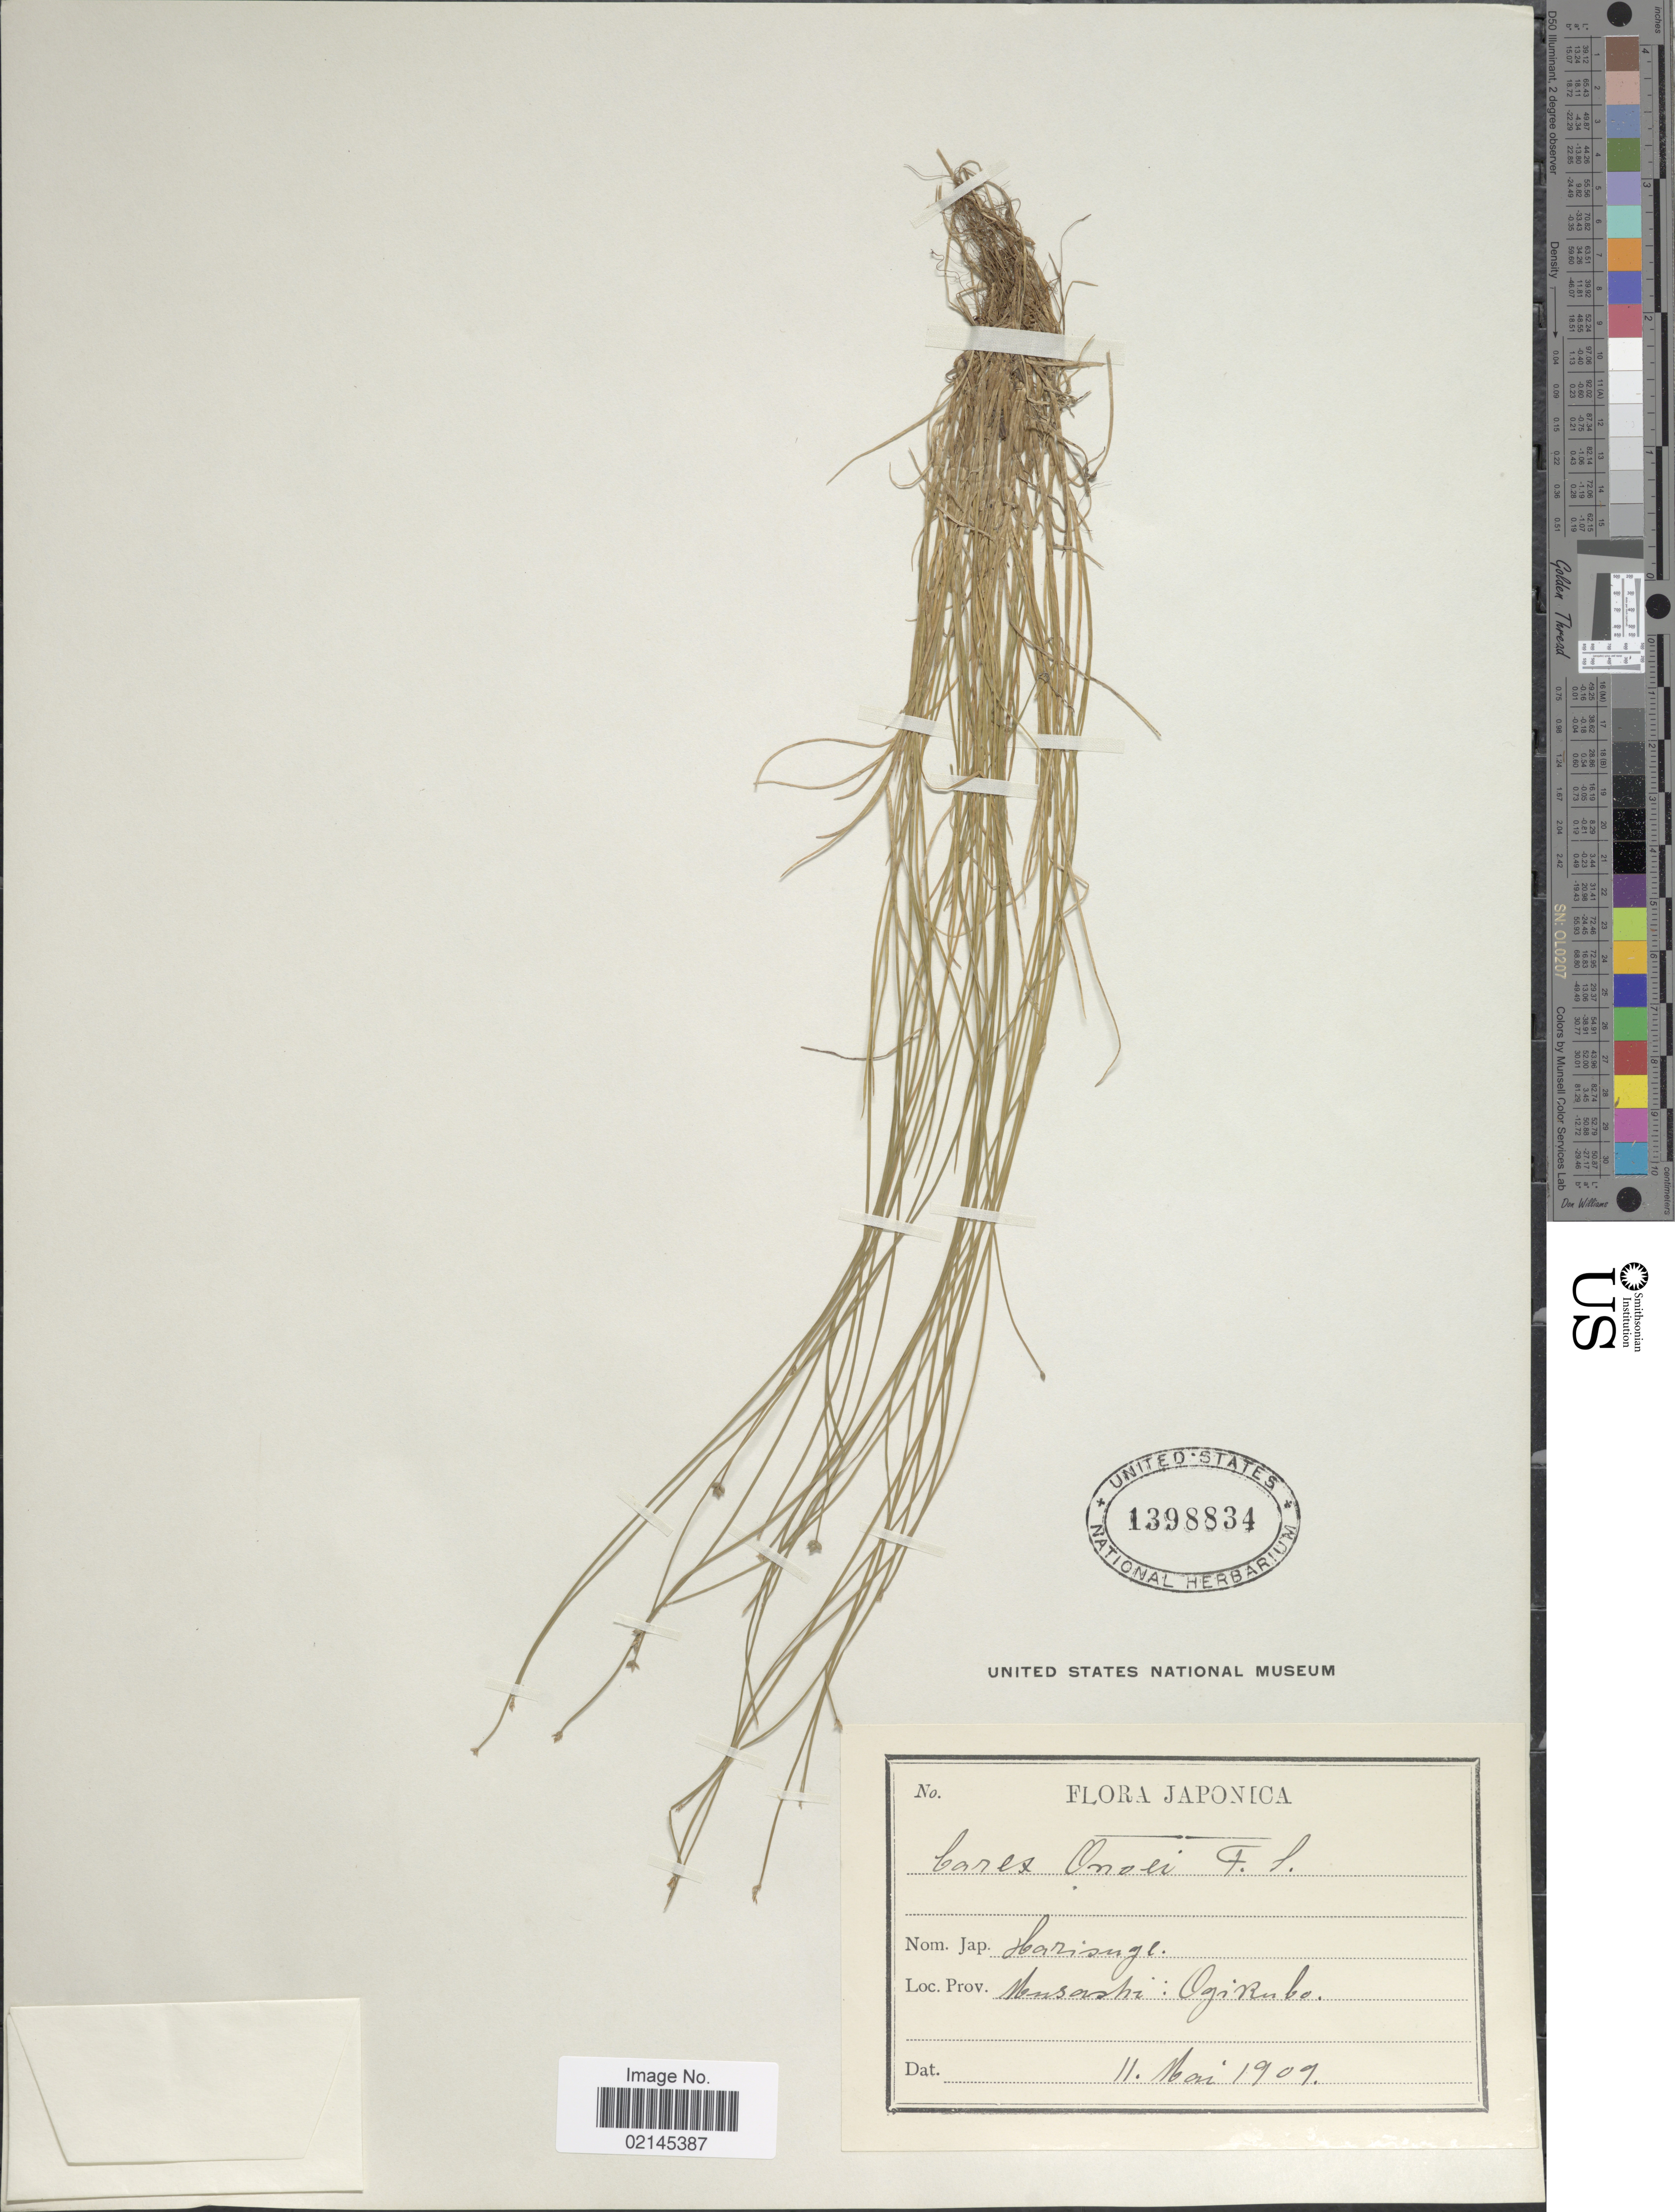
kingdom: Plantae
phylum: Tracheophyta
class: Liliopsida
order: Poales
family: Cyperaceae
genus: Carex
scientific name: Carex onoei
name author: Franch. & Sav.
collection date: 1909-05-11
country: Japan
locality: Japonica, Musashi, Ogirubo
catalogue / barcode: US 1398834